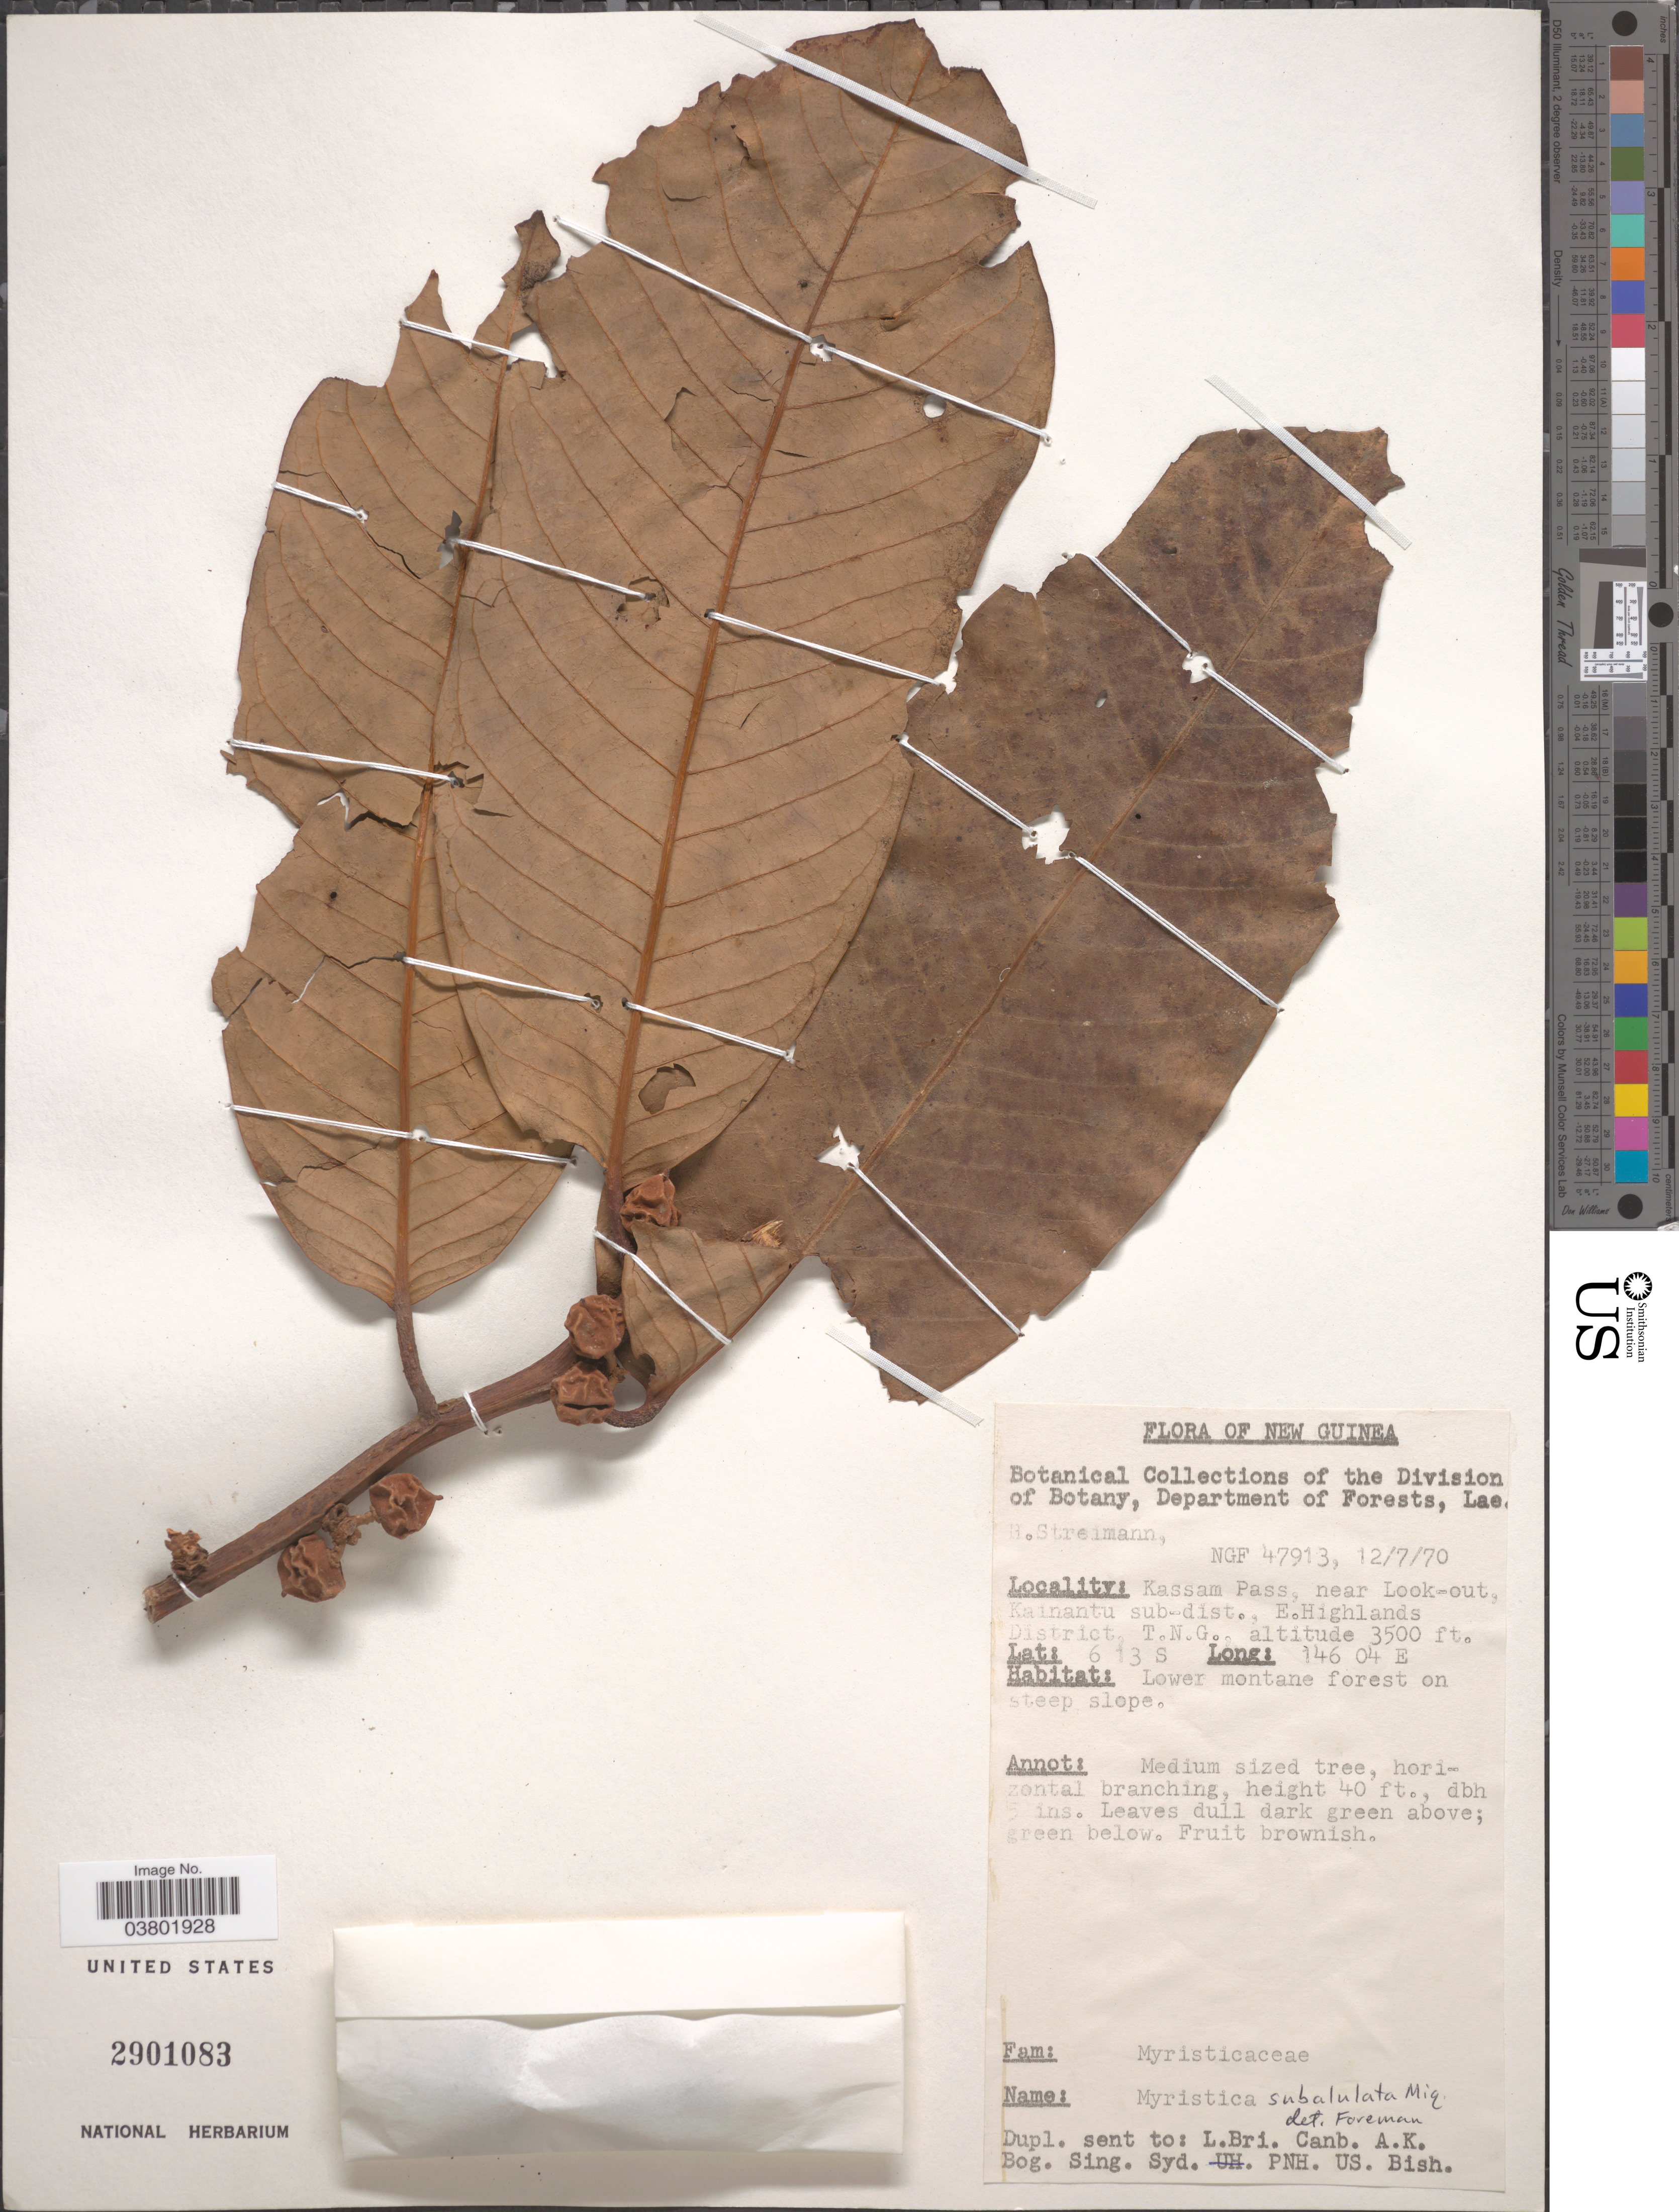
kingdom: Plantae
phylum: Tracheophyta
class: Magnoliopsida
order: Magnoliales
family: Myristicaceae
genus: Myristica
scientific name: Myristica subalulata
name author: Miq.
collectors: H. Streimann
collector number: NGF 47913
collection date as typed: Transcribed d/m/y: 12/7/70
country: Papua New Guinea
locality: New Guinea. Kassam Pass, near Look-out, Kainantu sub-dist., E. Highlands District, T.N.G.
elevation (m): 1067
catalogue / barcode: US 2901083